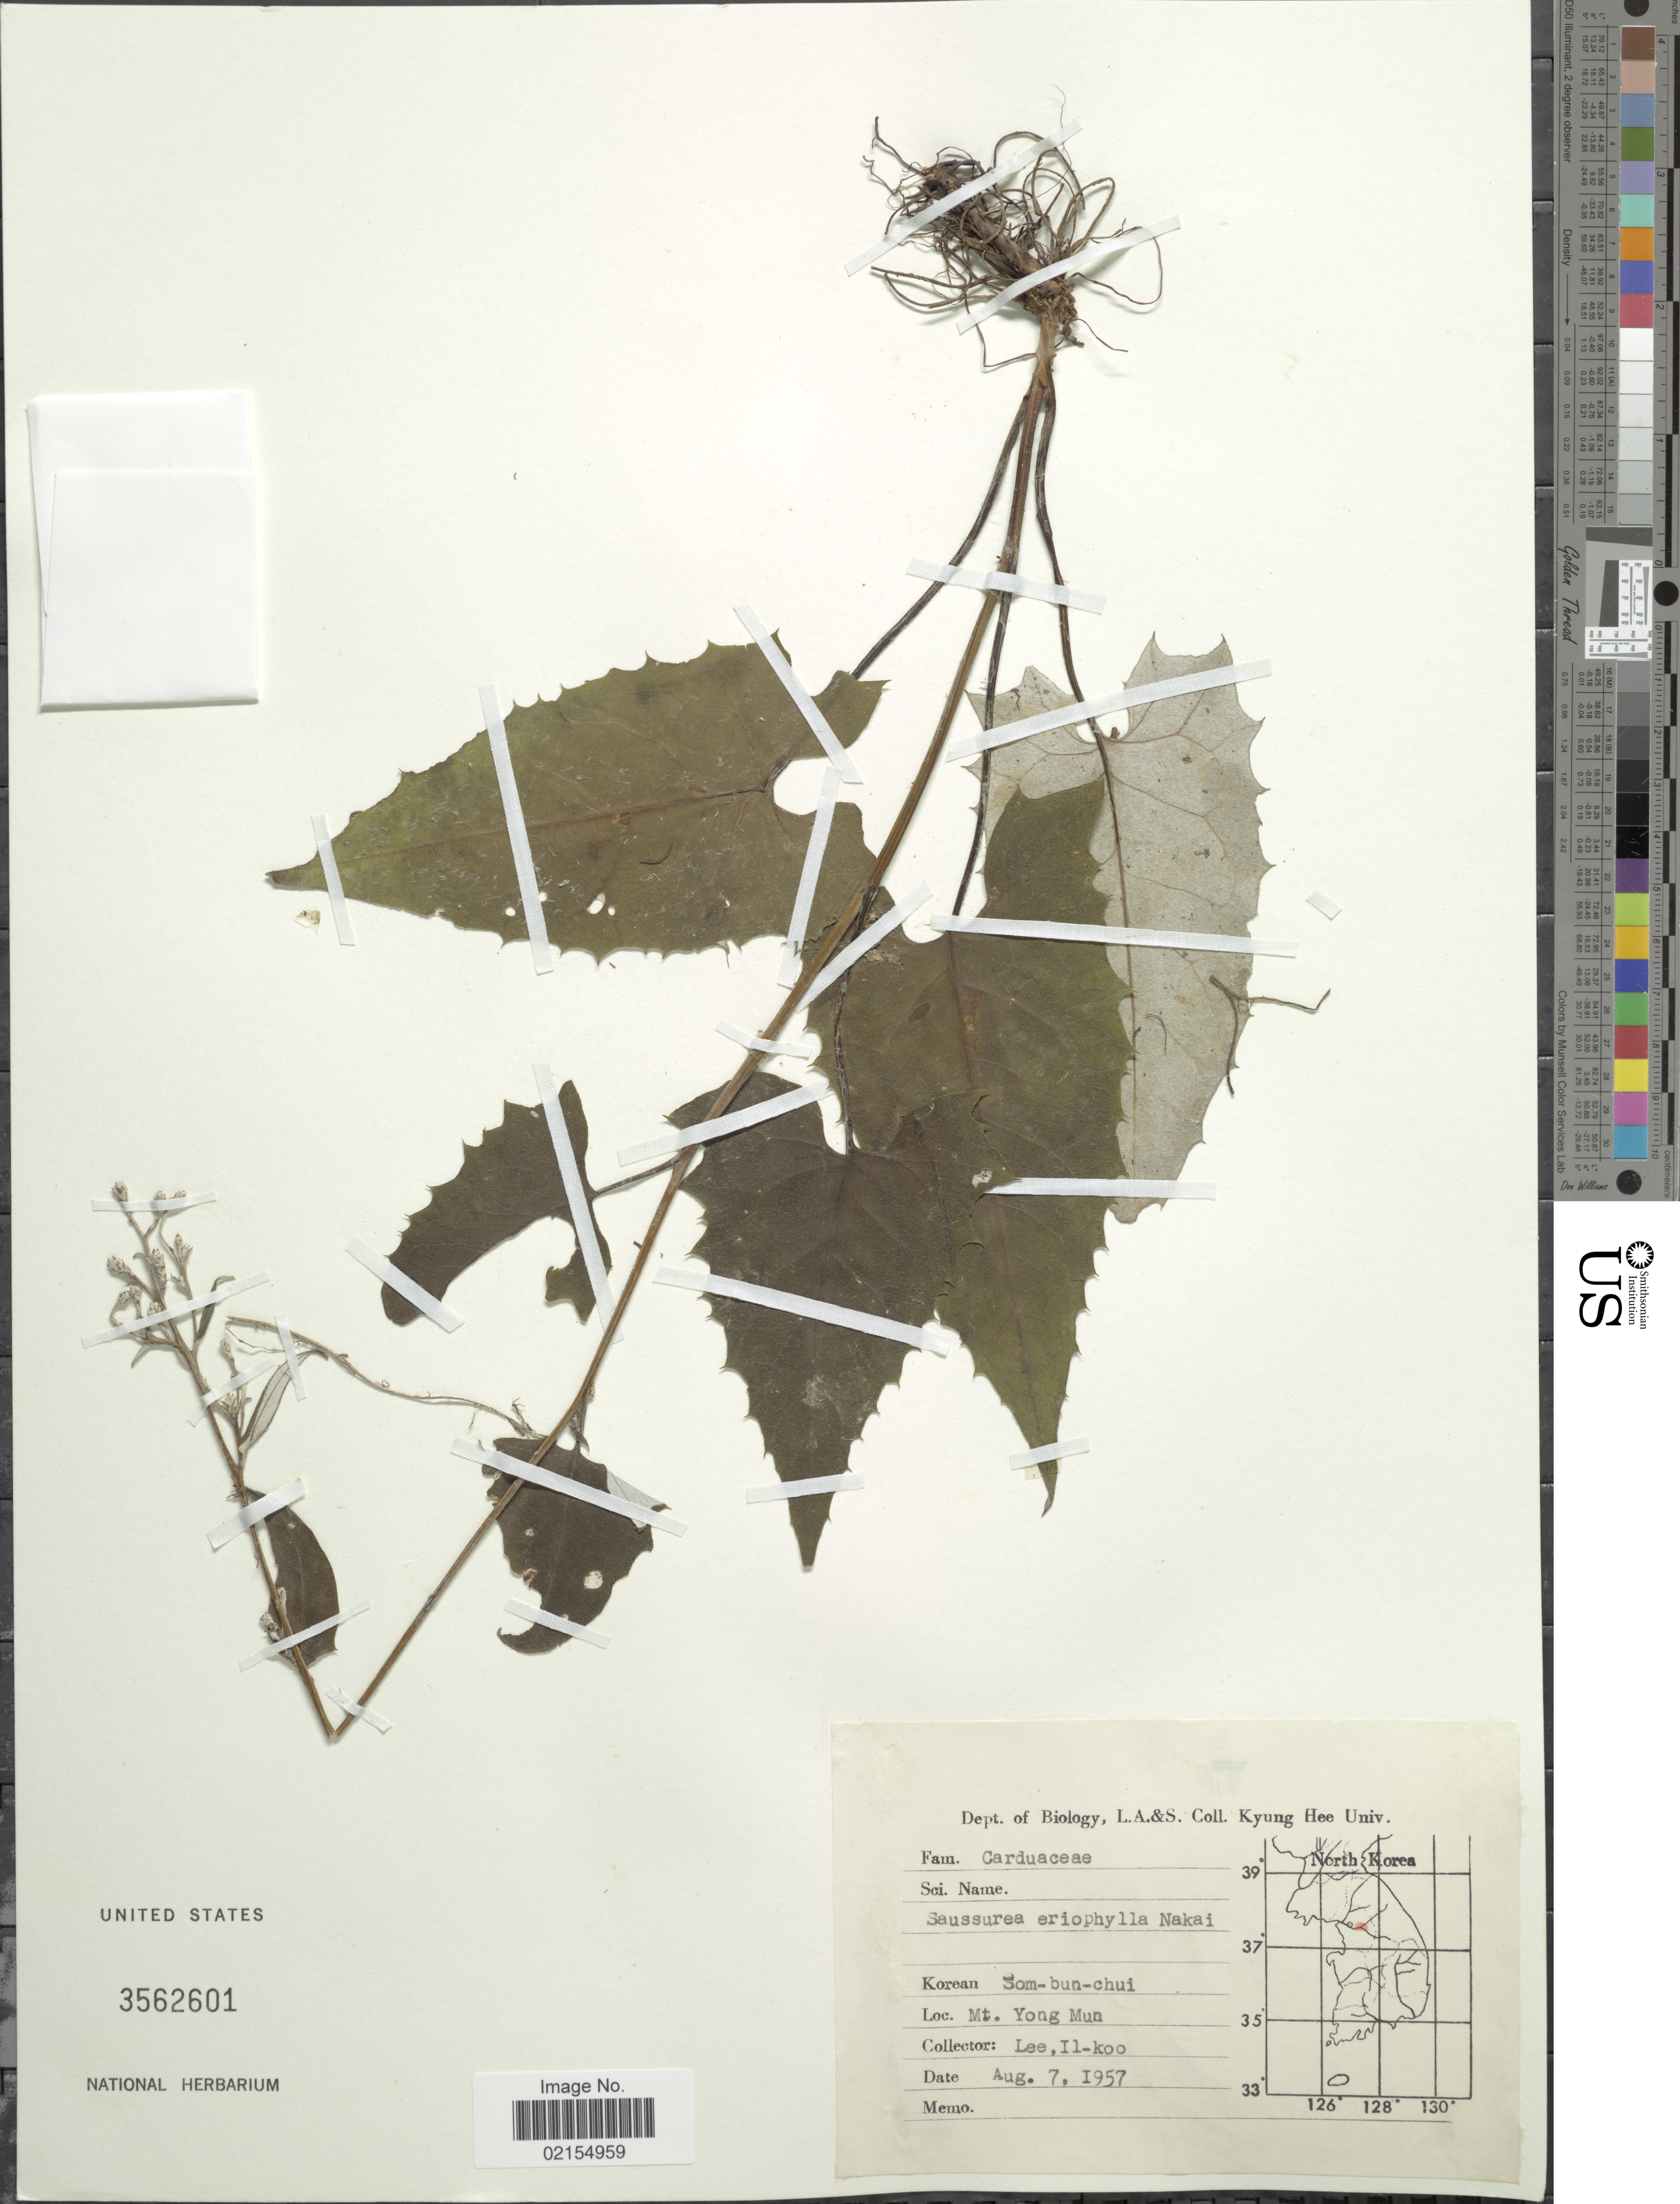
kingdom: Plantae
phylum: Tracheophyta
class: Magnoliopsida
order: Asterales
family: Asteraceae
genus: Saussurea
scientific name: Saussurea eriophylla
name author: Nakai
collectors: Il-Ko Lee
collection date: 1957-08-07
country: South Korea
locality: Som-bun-chui, Mt. Yong Mun, Korean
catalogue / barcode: US 3562601